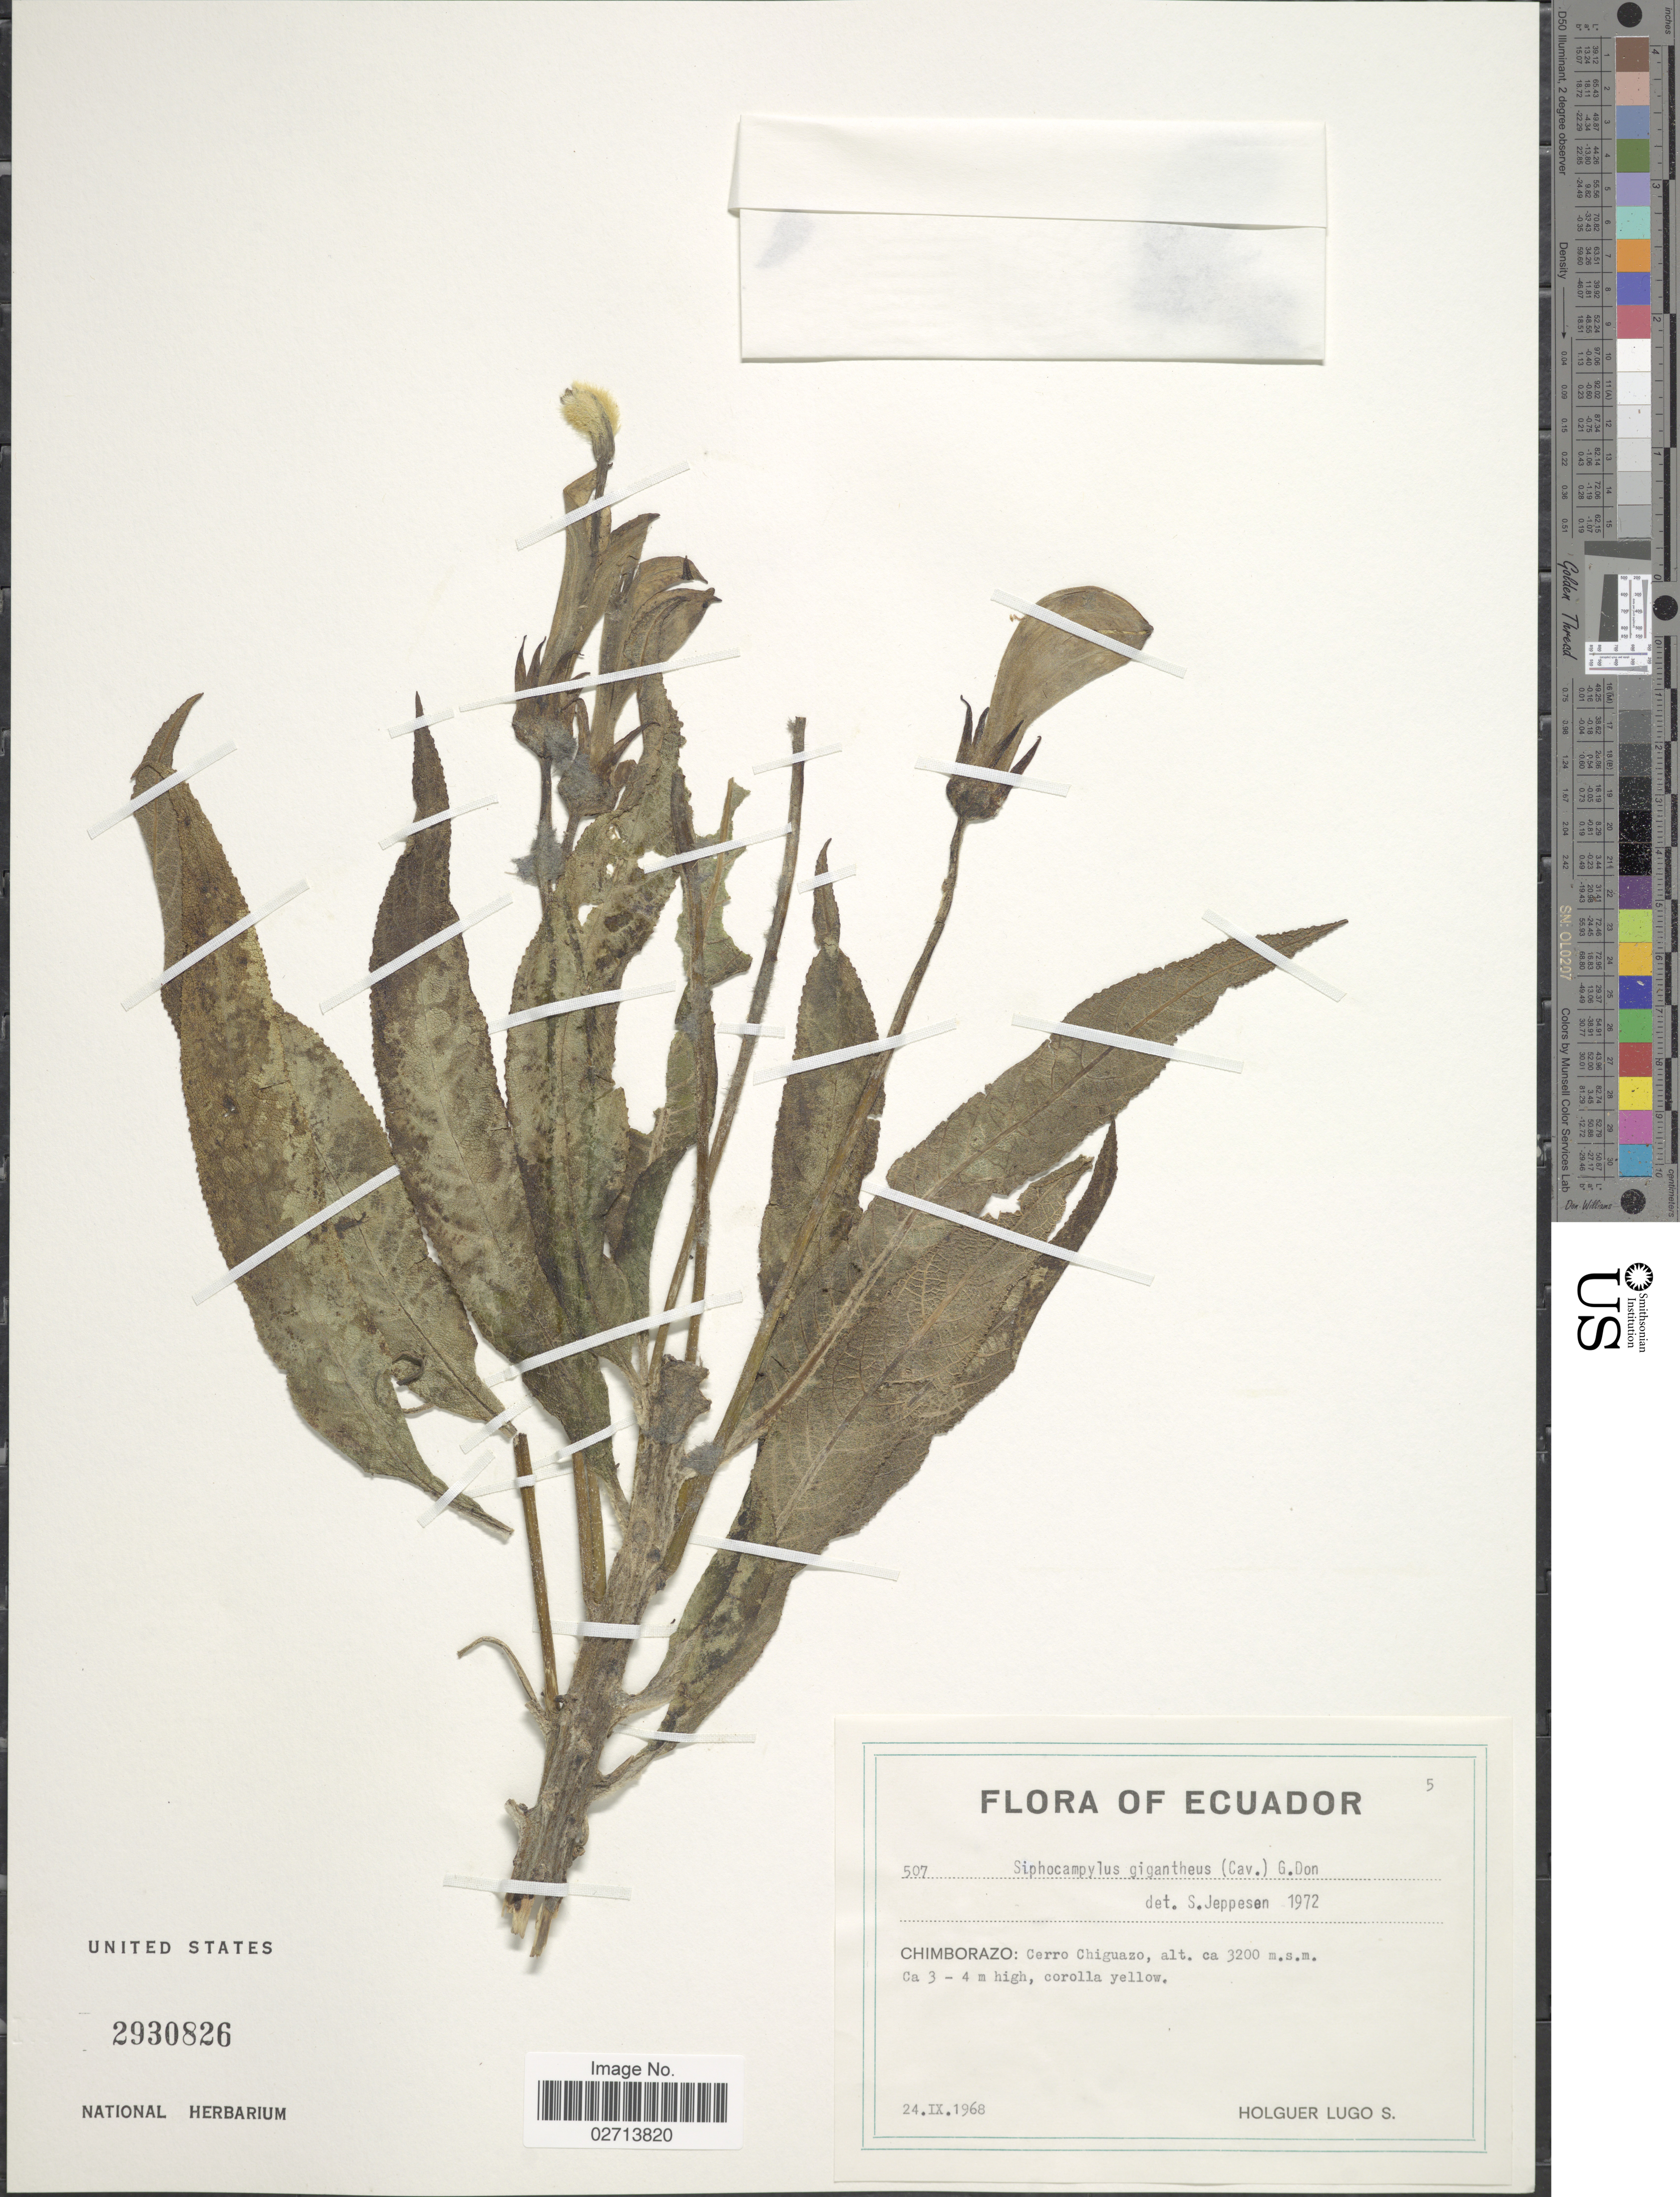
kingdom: Plantae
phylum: Tracheophyta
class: Magnoliopsida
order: Asterales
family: Campanulaceae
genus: Siphocampylus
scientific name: Siphocampylus giganteus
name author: (Cav.) G. Don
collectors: H. Lugo S.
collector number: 507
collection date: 1968-09-24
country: Ecuador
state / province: Chimborazo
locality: Cerro Chiguazo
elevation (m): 3200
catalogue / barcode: US 2930826